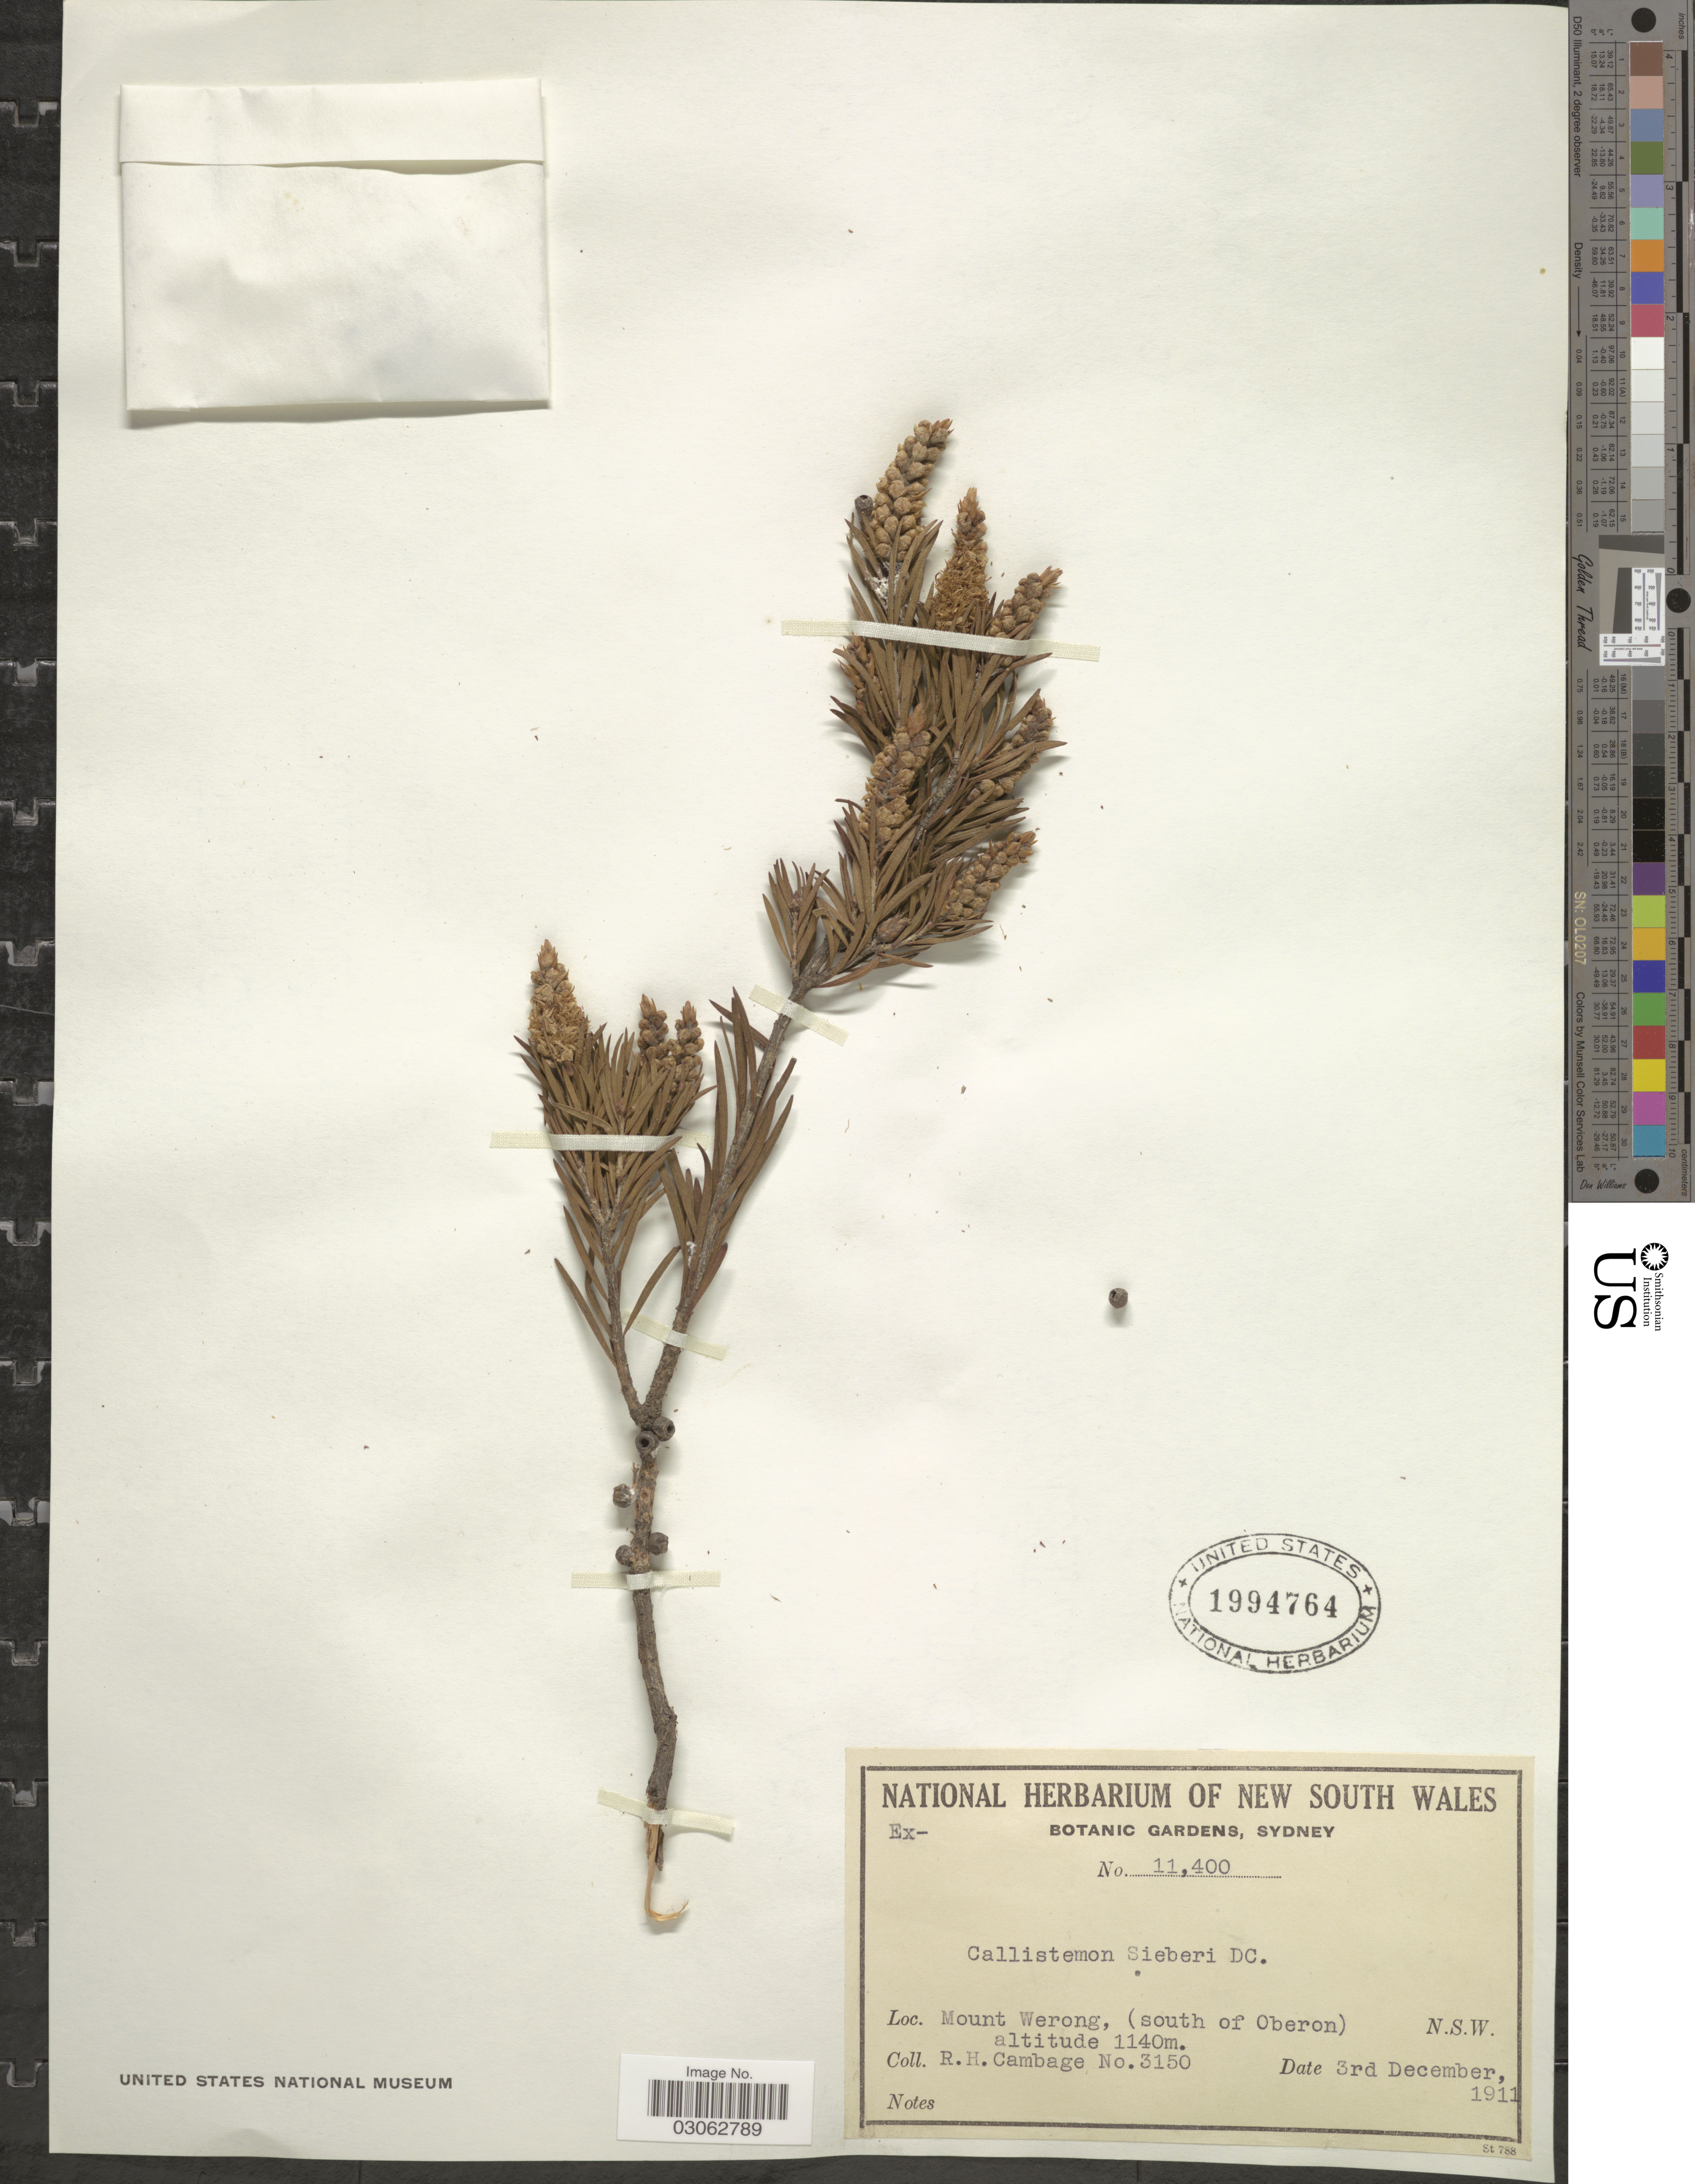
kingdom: Plantae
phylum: Tracheophyta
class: Magnoliopsida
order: Myrtales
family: Myrtaceae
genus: Callistemon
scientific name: Callistemon sieberi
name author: DC.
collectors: R. Cambage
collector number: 3150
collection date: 1911-12-03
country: Australia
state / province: New South Wales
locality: Mount Werong, (south of Oberon).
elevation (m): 1140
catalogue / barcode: US 1994764